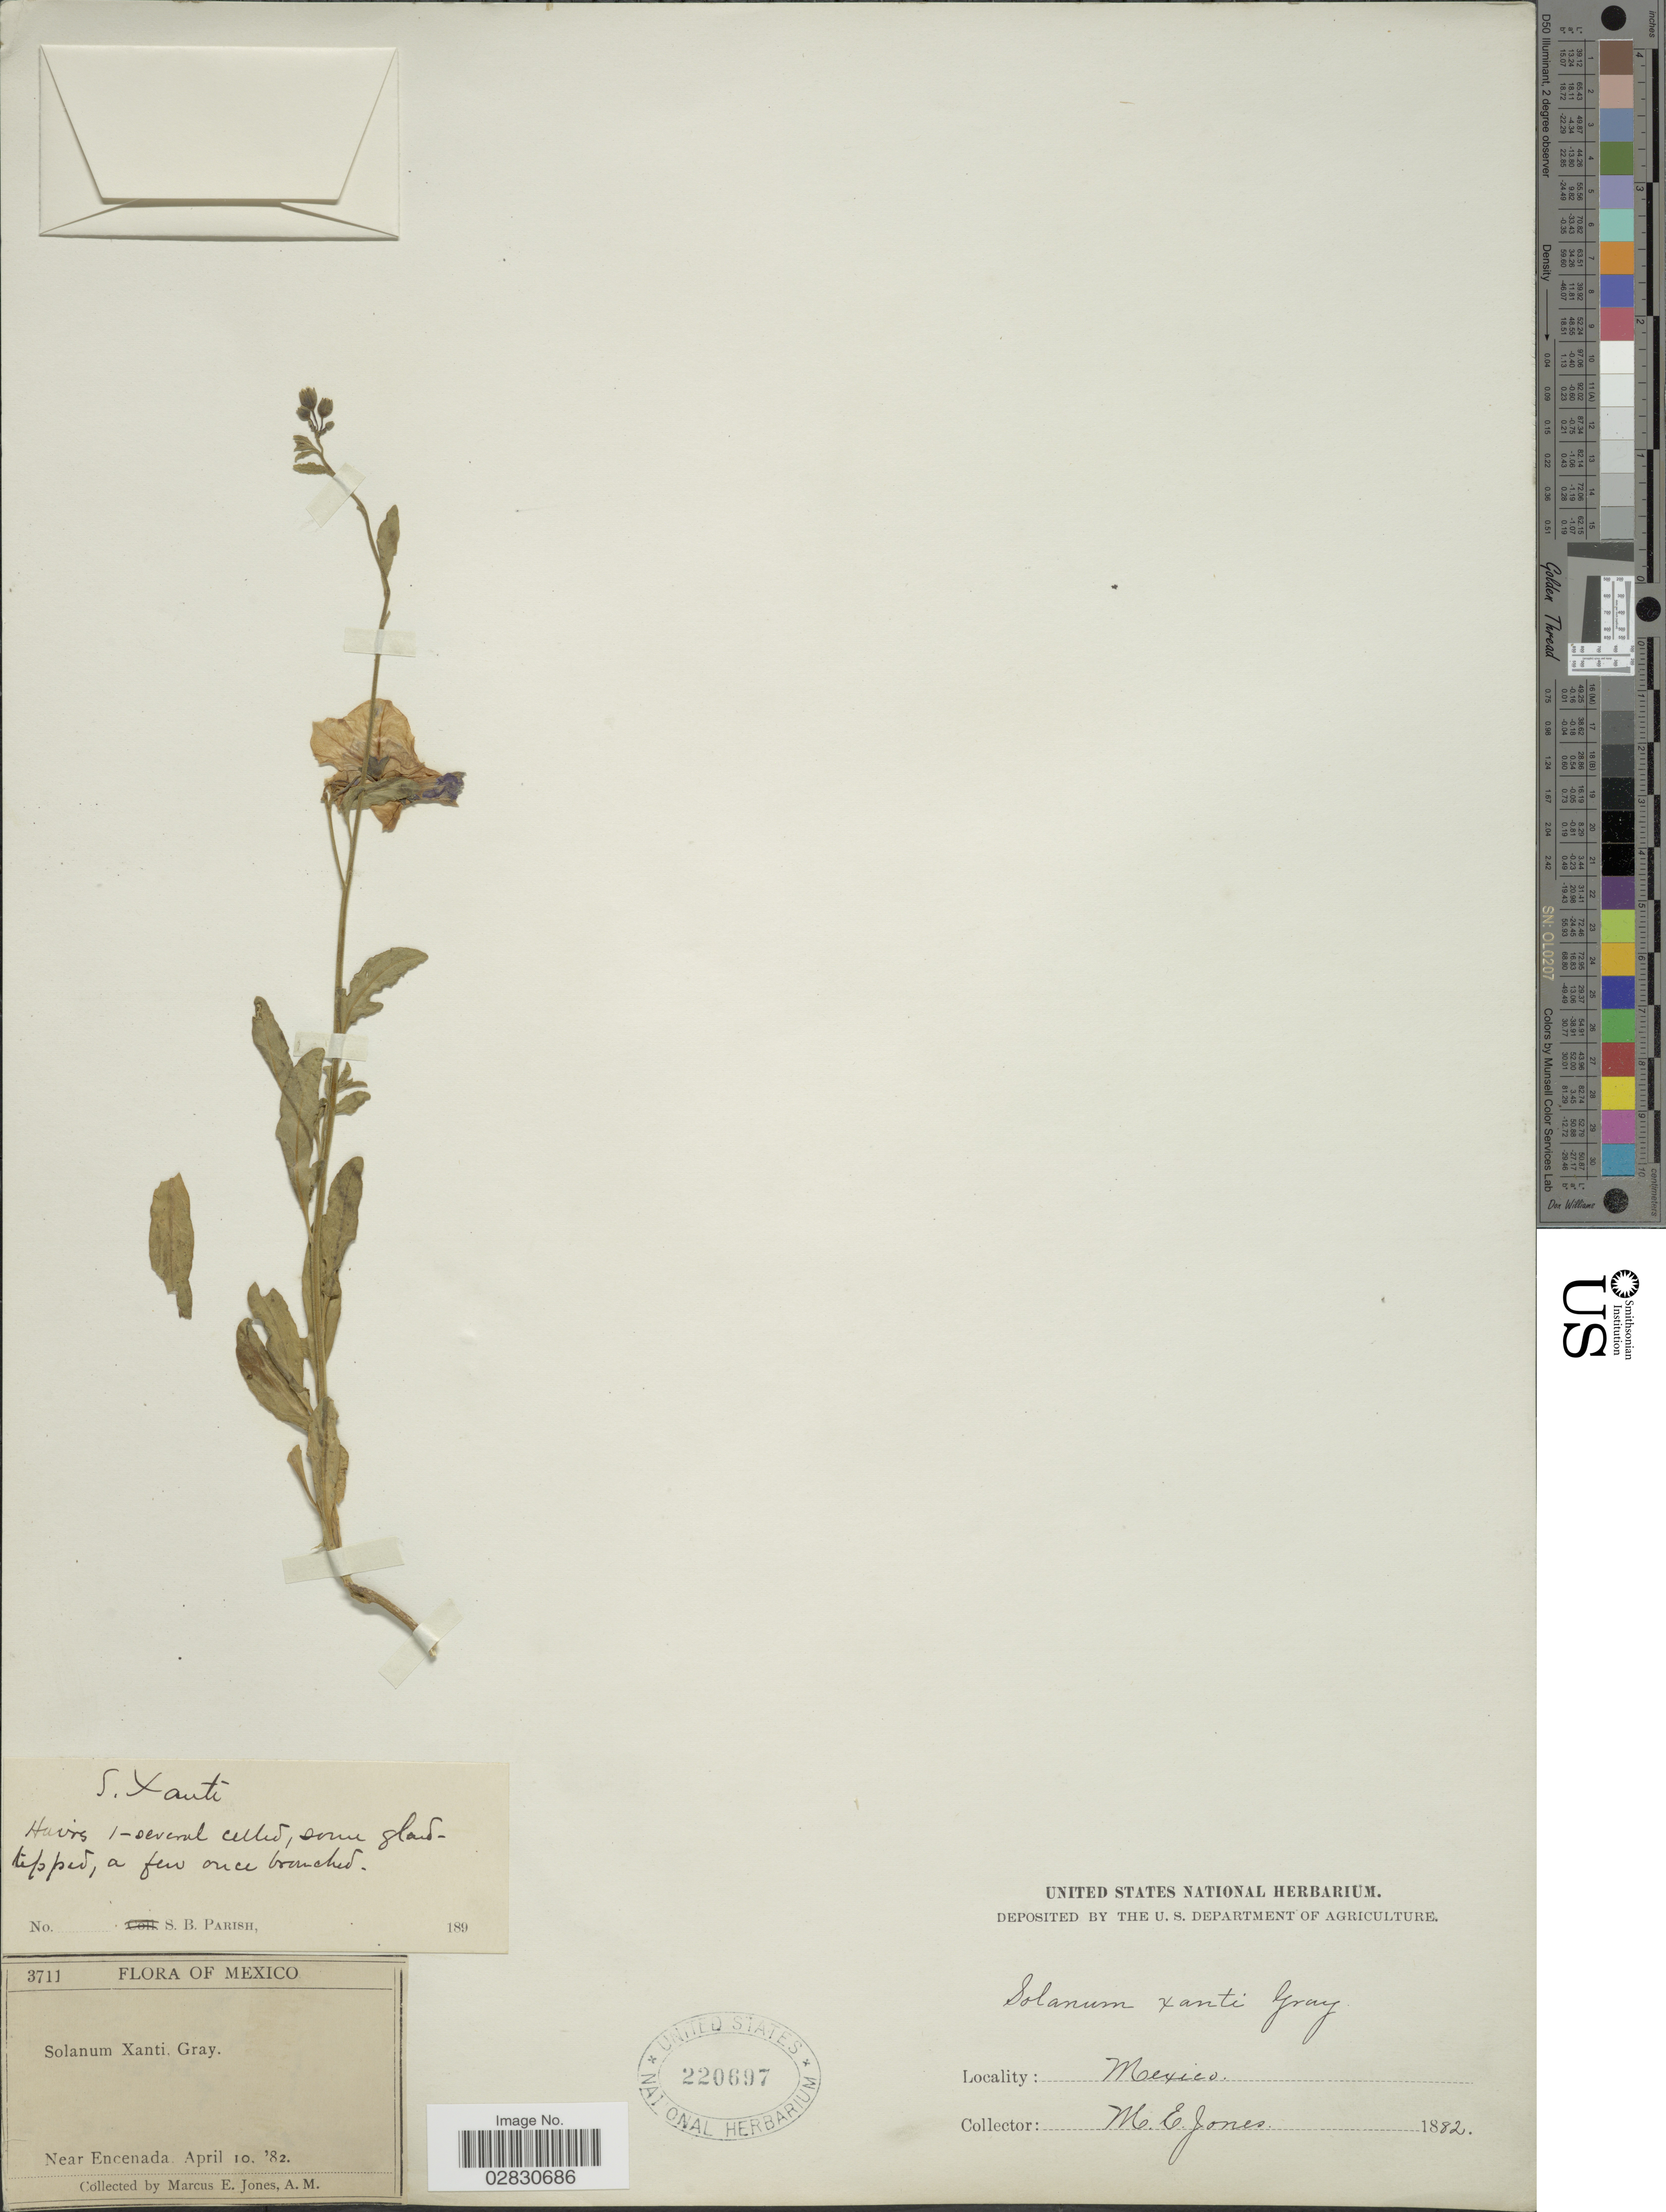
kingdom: Plantae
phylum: Tracheophyta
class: Magnoliopsida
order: Solanales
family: Solanaceae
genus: Solanum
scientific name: Solanum xanti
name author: A. Gray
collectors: M. E. Jones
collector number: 3711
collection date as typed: Transcribed d/m/y: 10/4/82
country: Mexico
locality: Near Encenada.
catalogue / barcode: US 220697